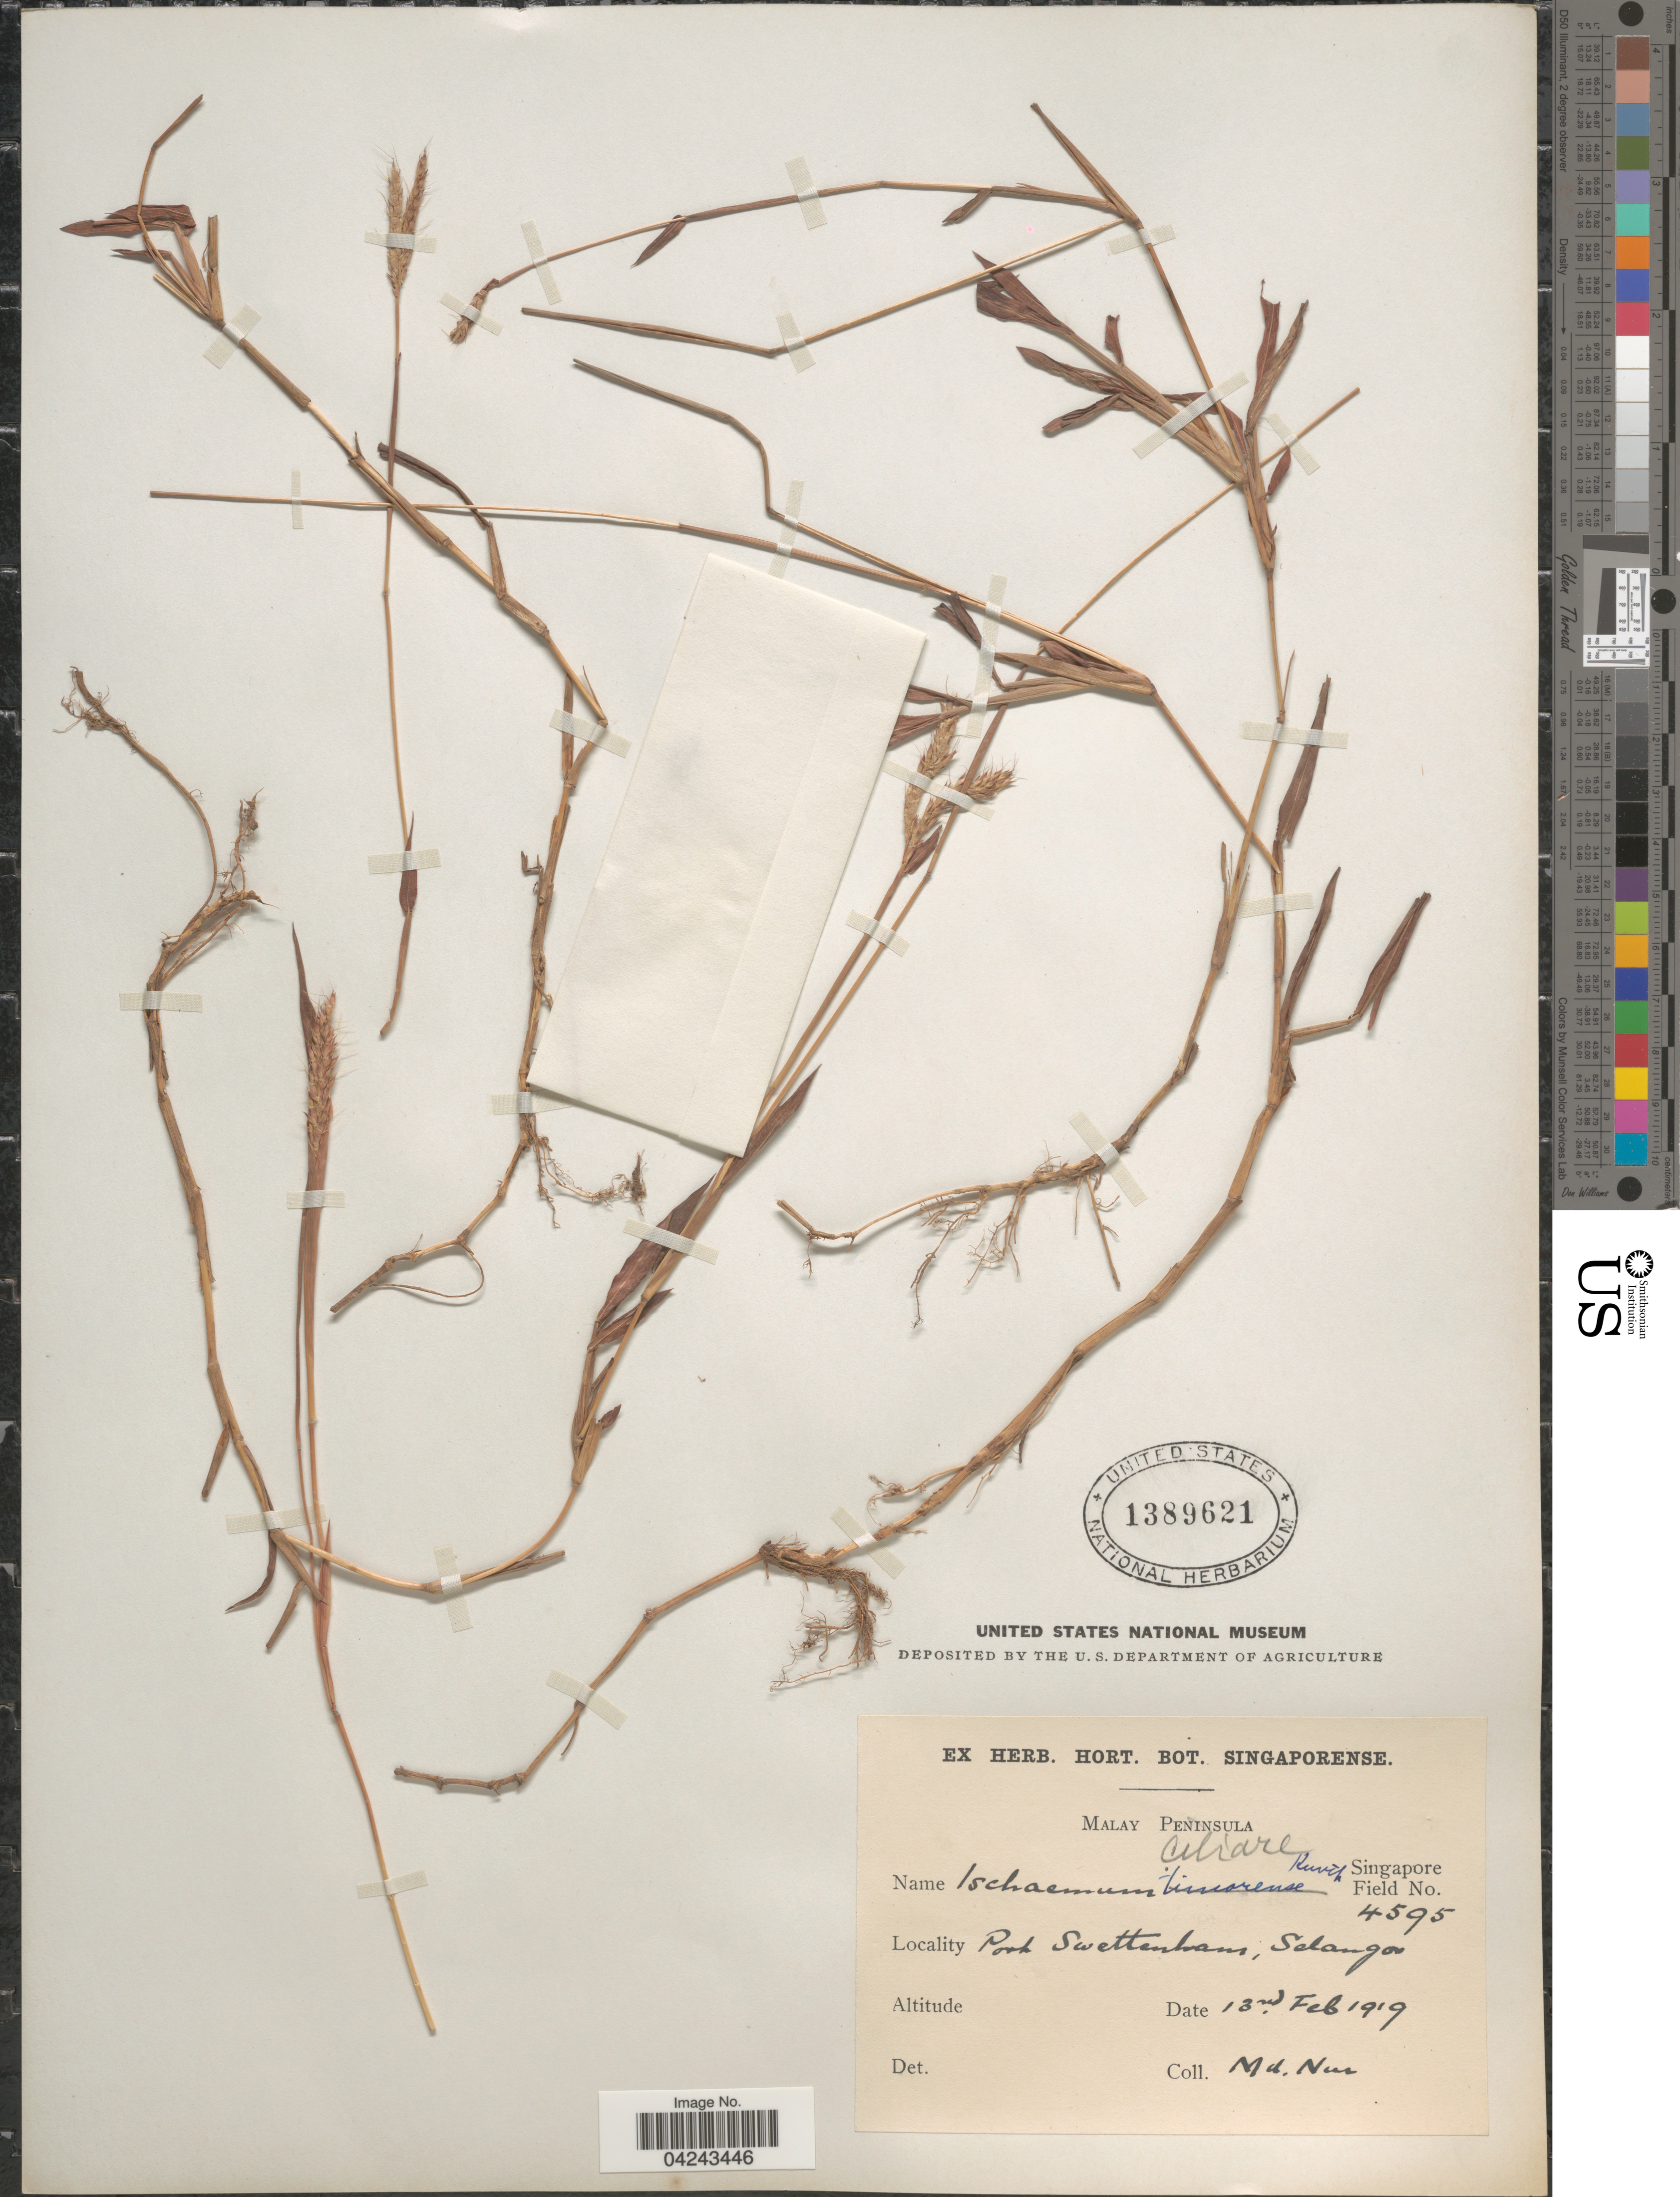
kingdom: Plantae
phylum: Tracheophyta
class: Liliopsida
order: Poales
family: Poaceae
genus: Ischaemum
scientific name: Ischaemum ciliare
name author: Retz.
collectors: M. Nur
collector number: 4595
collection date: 1919-02-13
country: Malaysia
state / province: Selangor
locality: Malay Peninsula. Port Swettenham.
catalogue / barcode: US 1389621